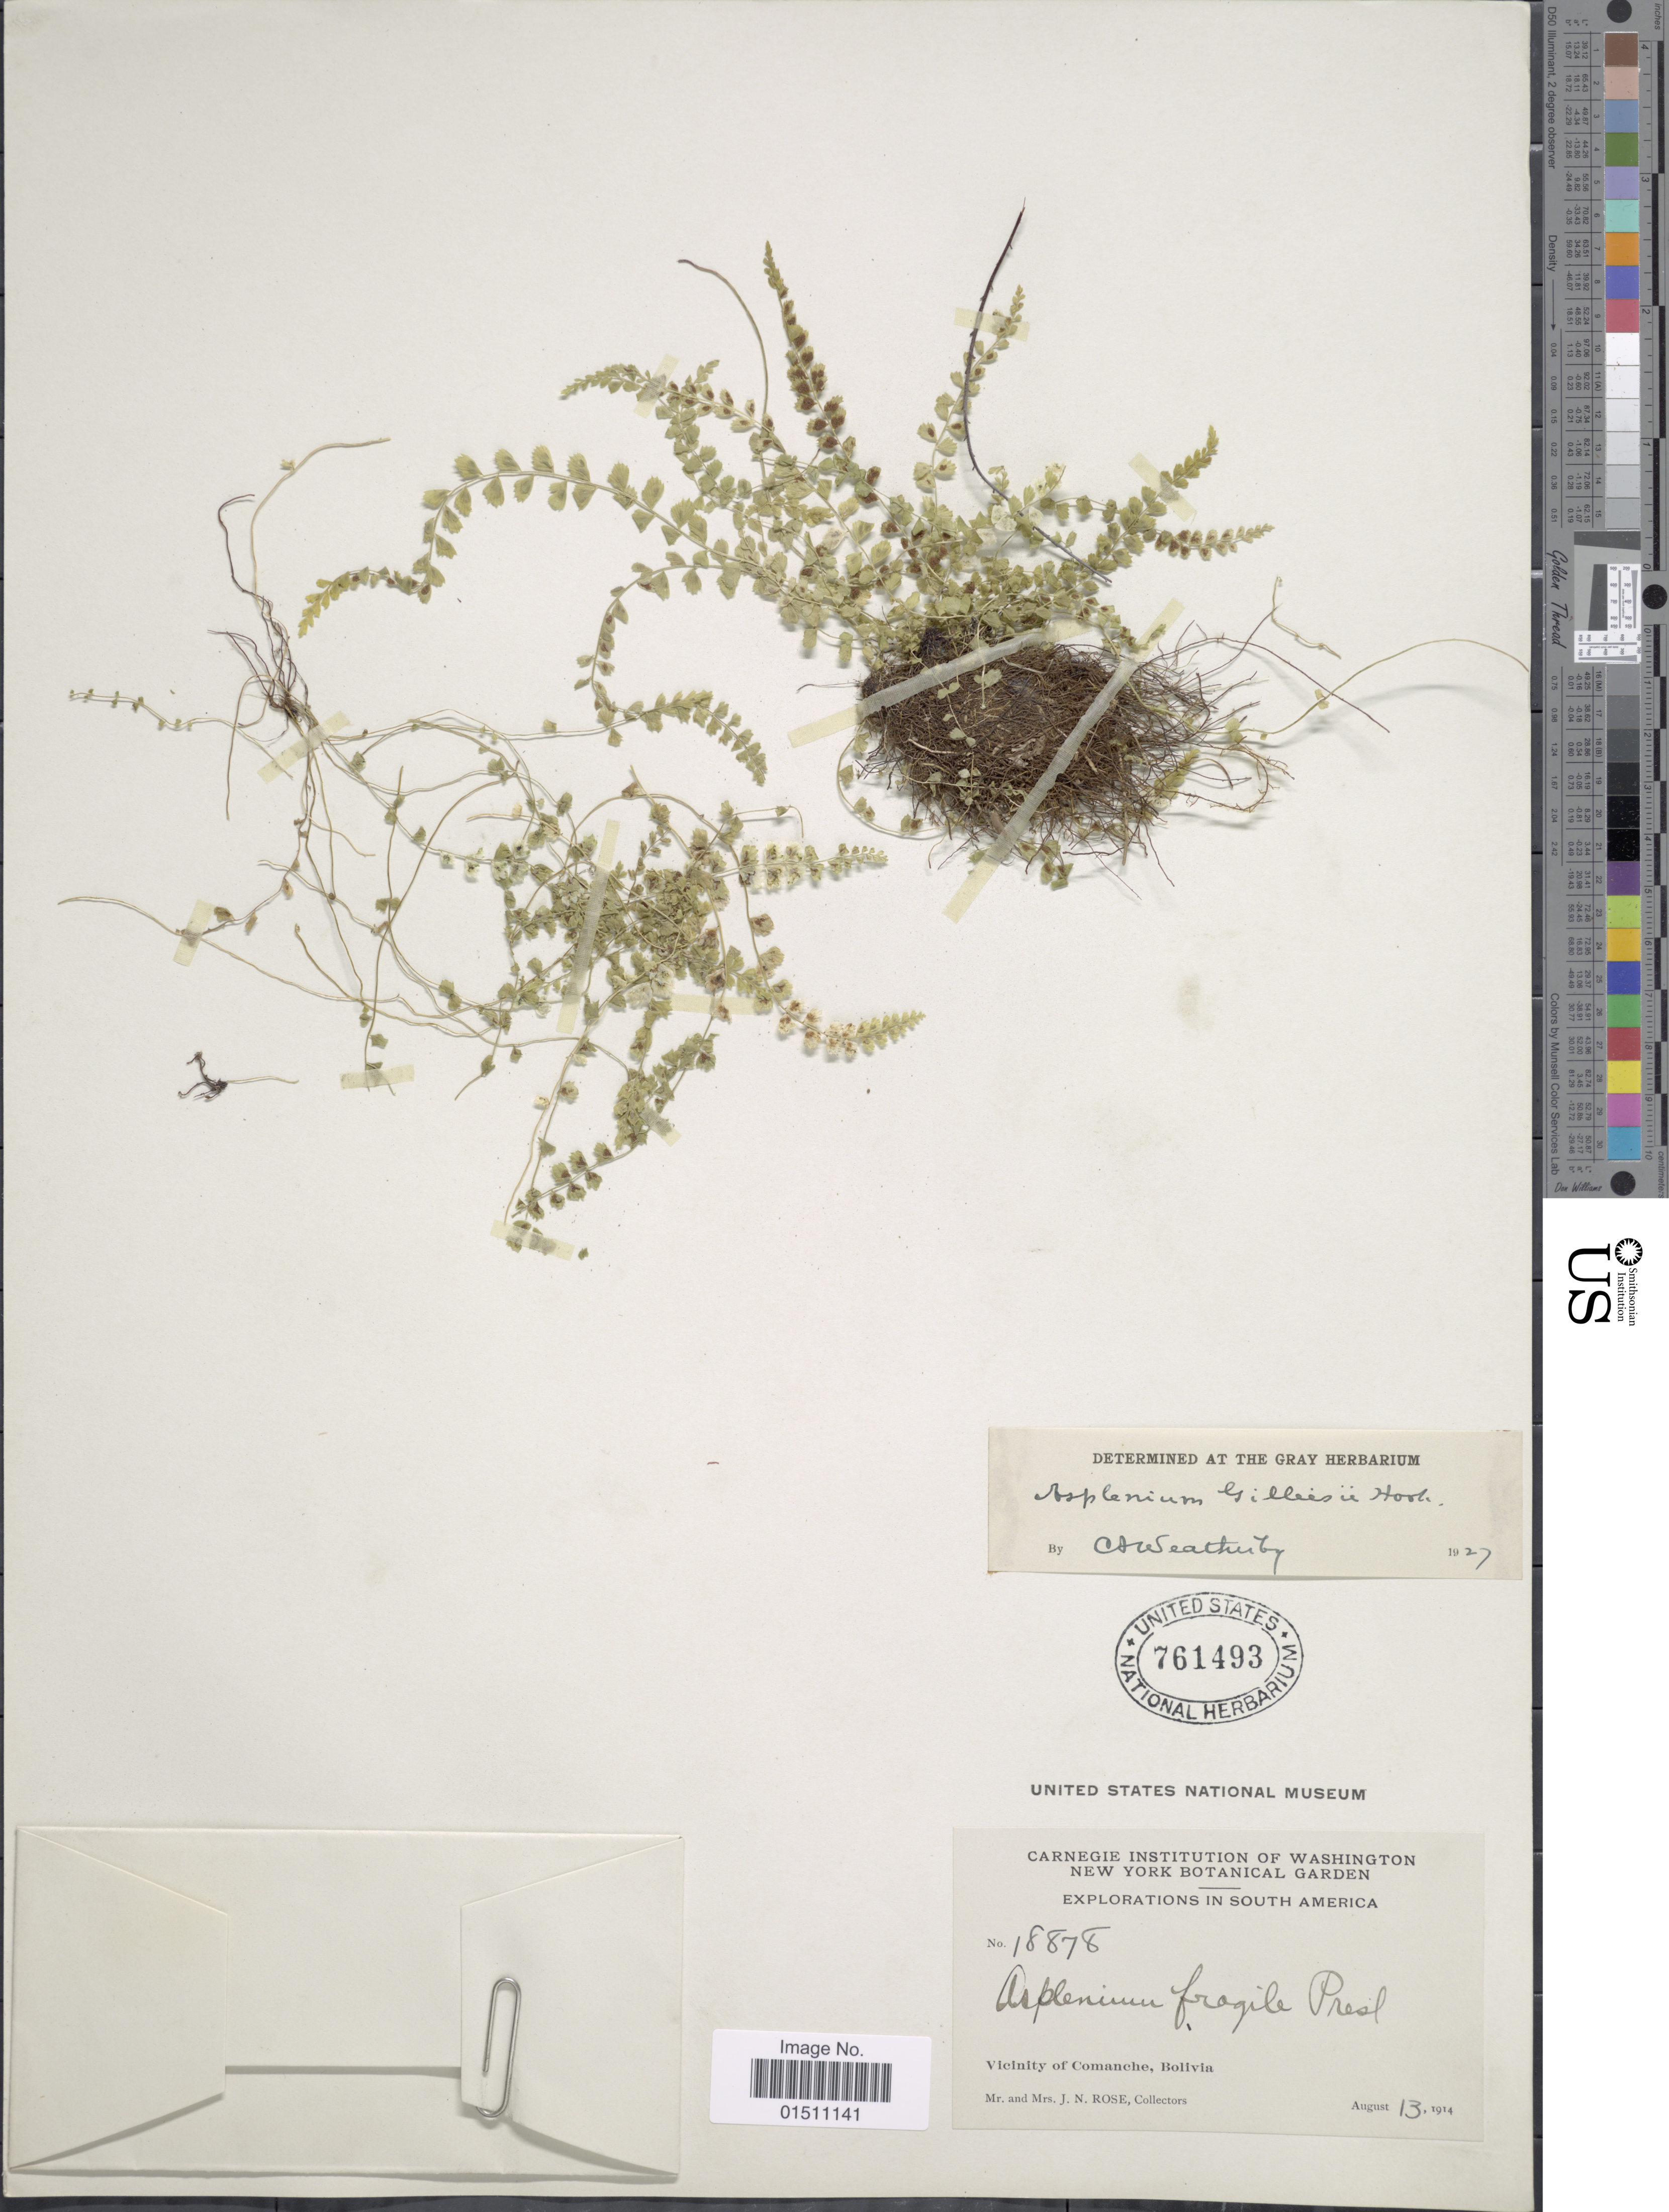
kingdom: Plantae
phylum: Tracheophyta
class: Polypodiopsida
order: Polypodiales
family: Aspleniaceae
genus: Asplenium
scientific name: Asplenium gilliesii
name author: Hook.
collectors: J. N. Rose & L. B. Rose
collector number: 18878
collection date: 1914-08-13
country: Bolivia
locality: Vicinity of Comanche, Bolivia.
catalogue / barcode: US 761493